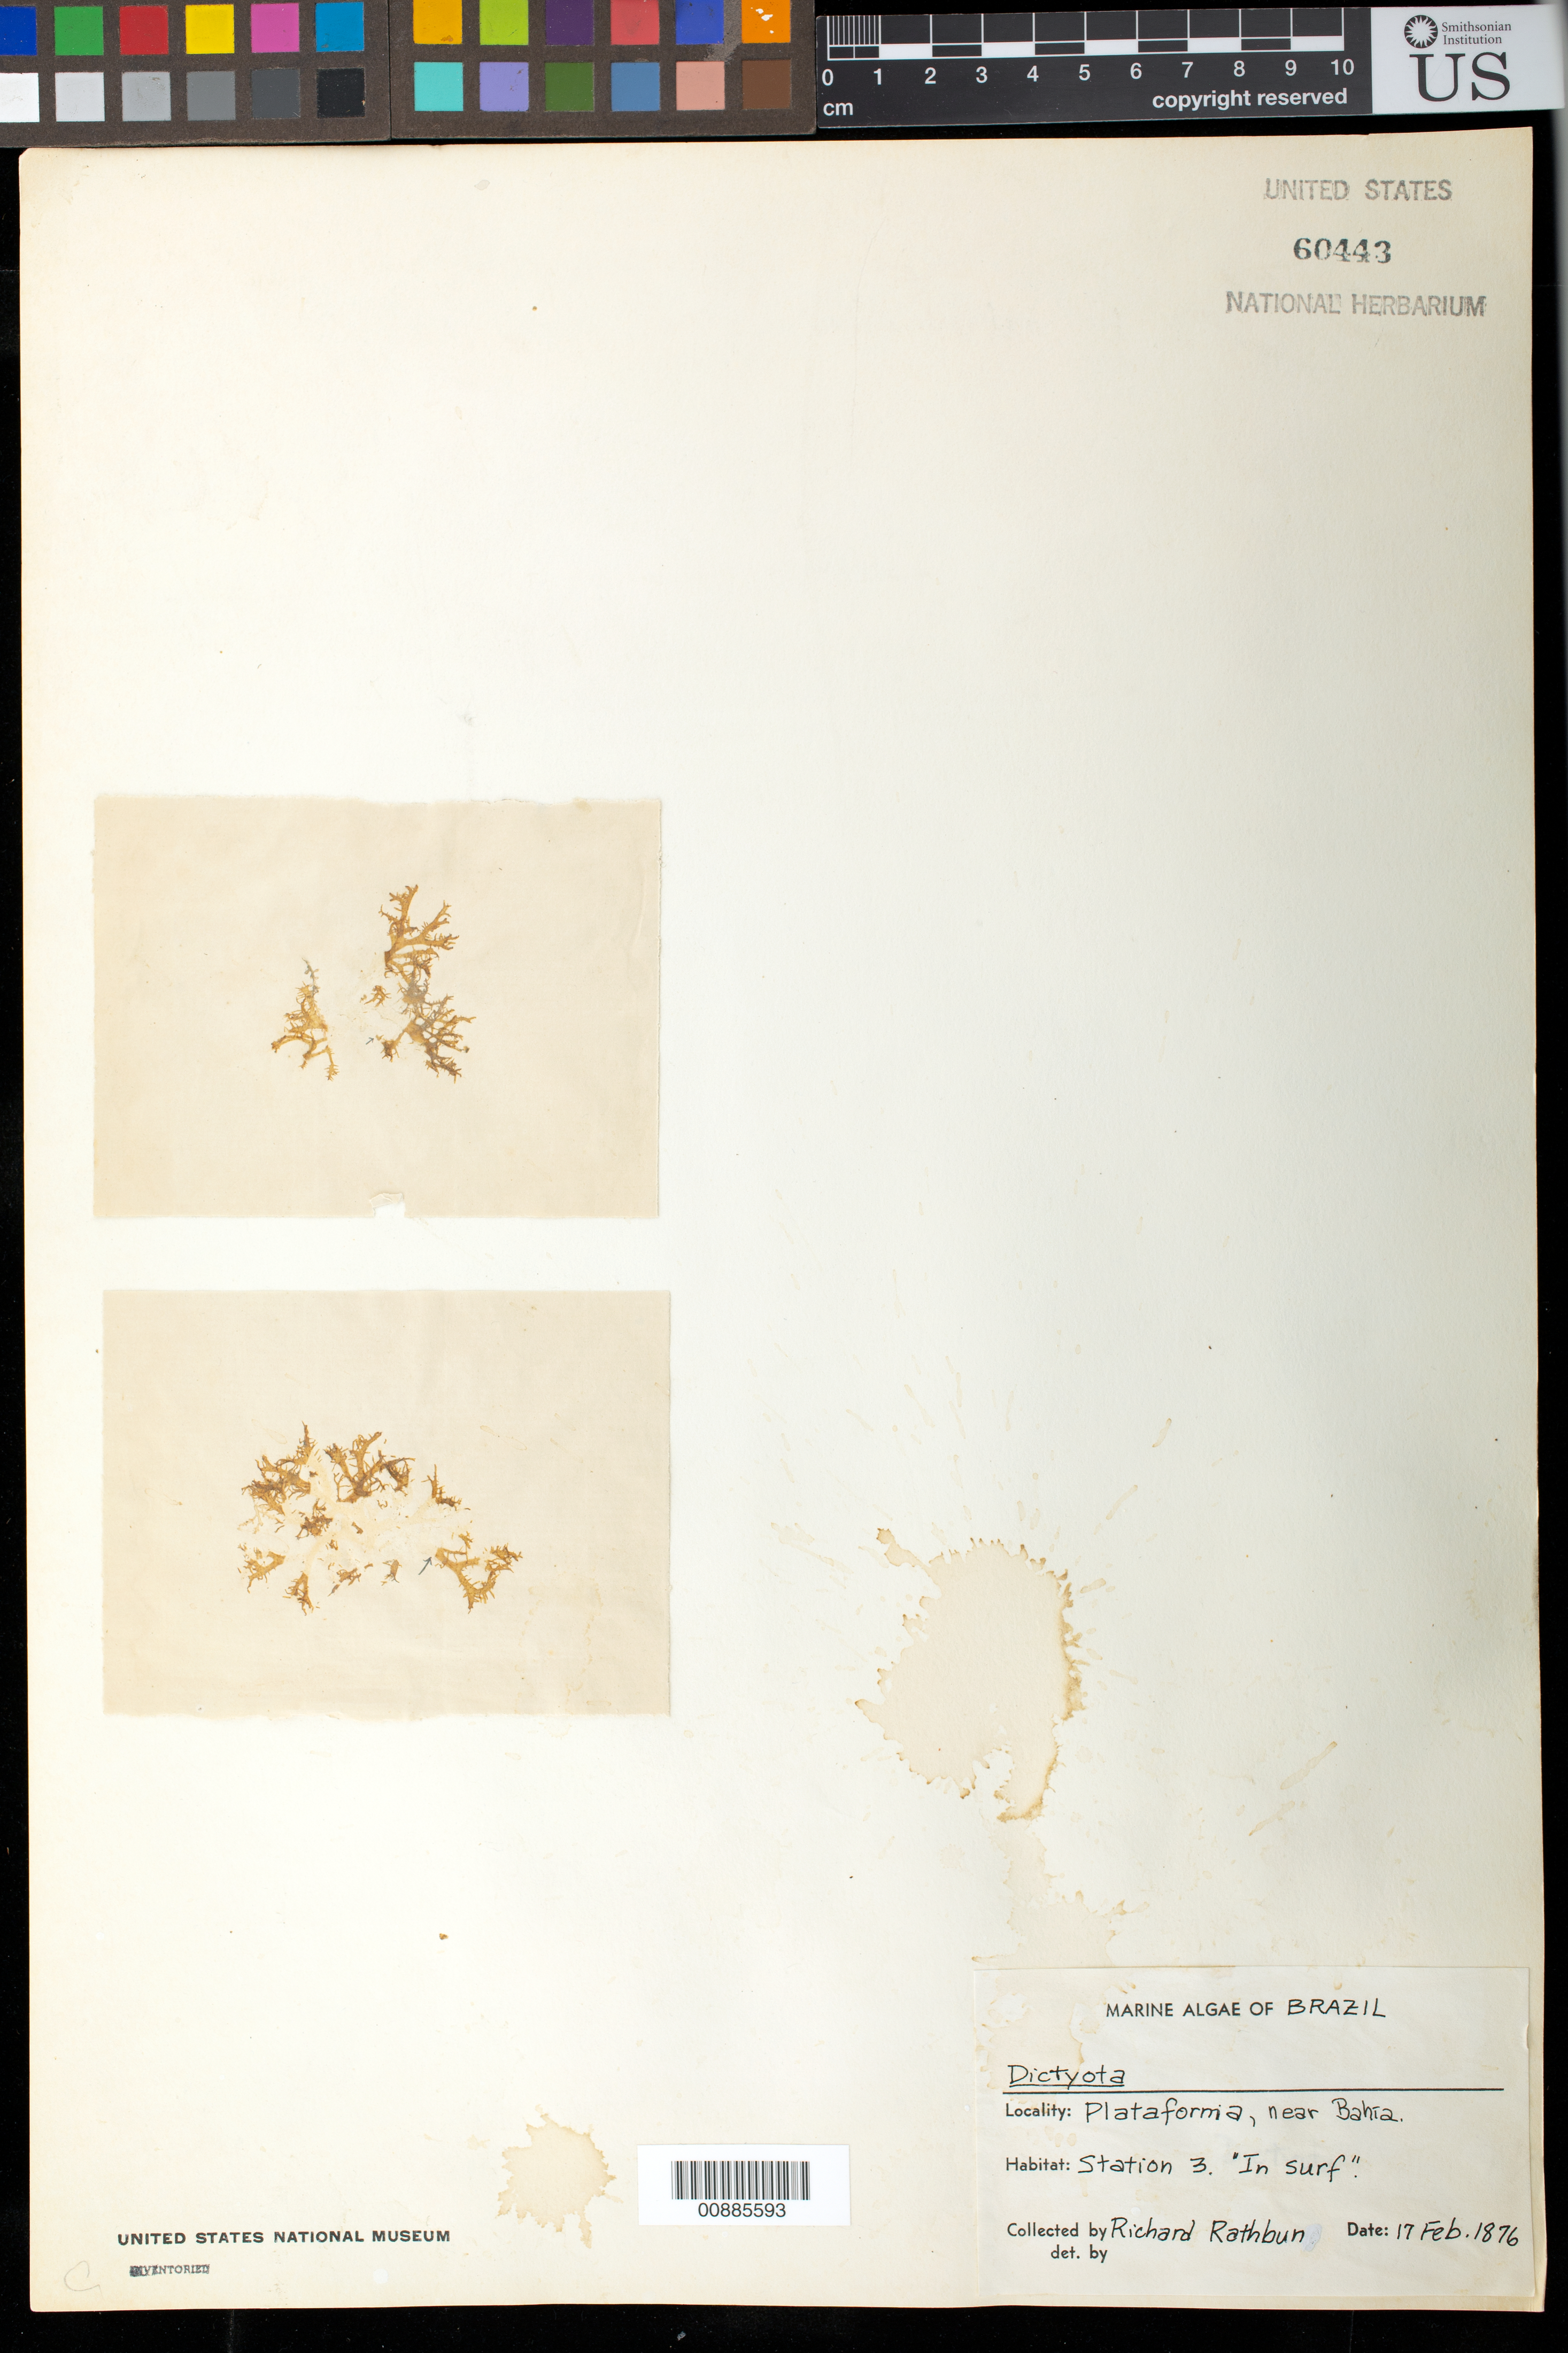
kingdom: Chromista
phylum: Ochrophyta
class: Phaeophyceae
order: Dictyotales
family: Dictyotaceae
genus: Dictyota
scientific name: Dictyota sp.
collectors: R. Rathbun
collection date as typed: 17 Feb 1876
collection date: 1876-02-17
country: Brazil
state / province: Bahia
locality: Plataforma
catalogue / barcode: US 60443